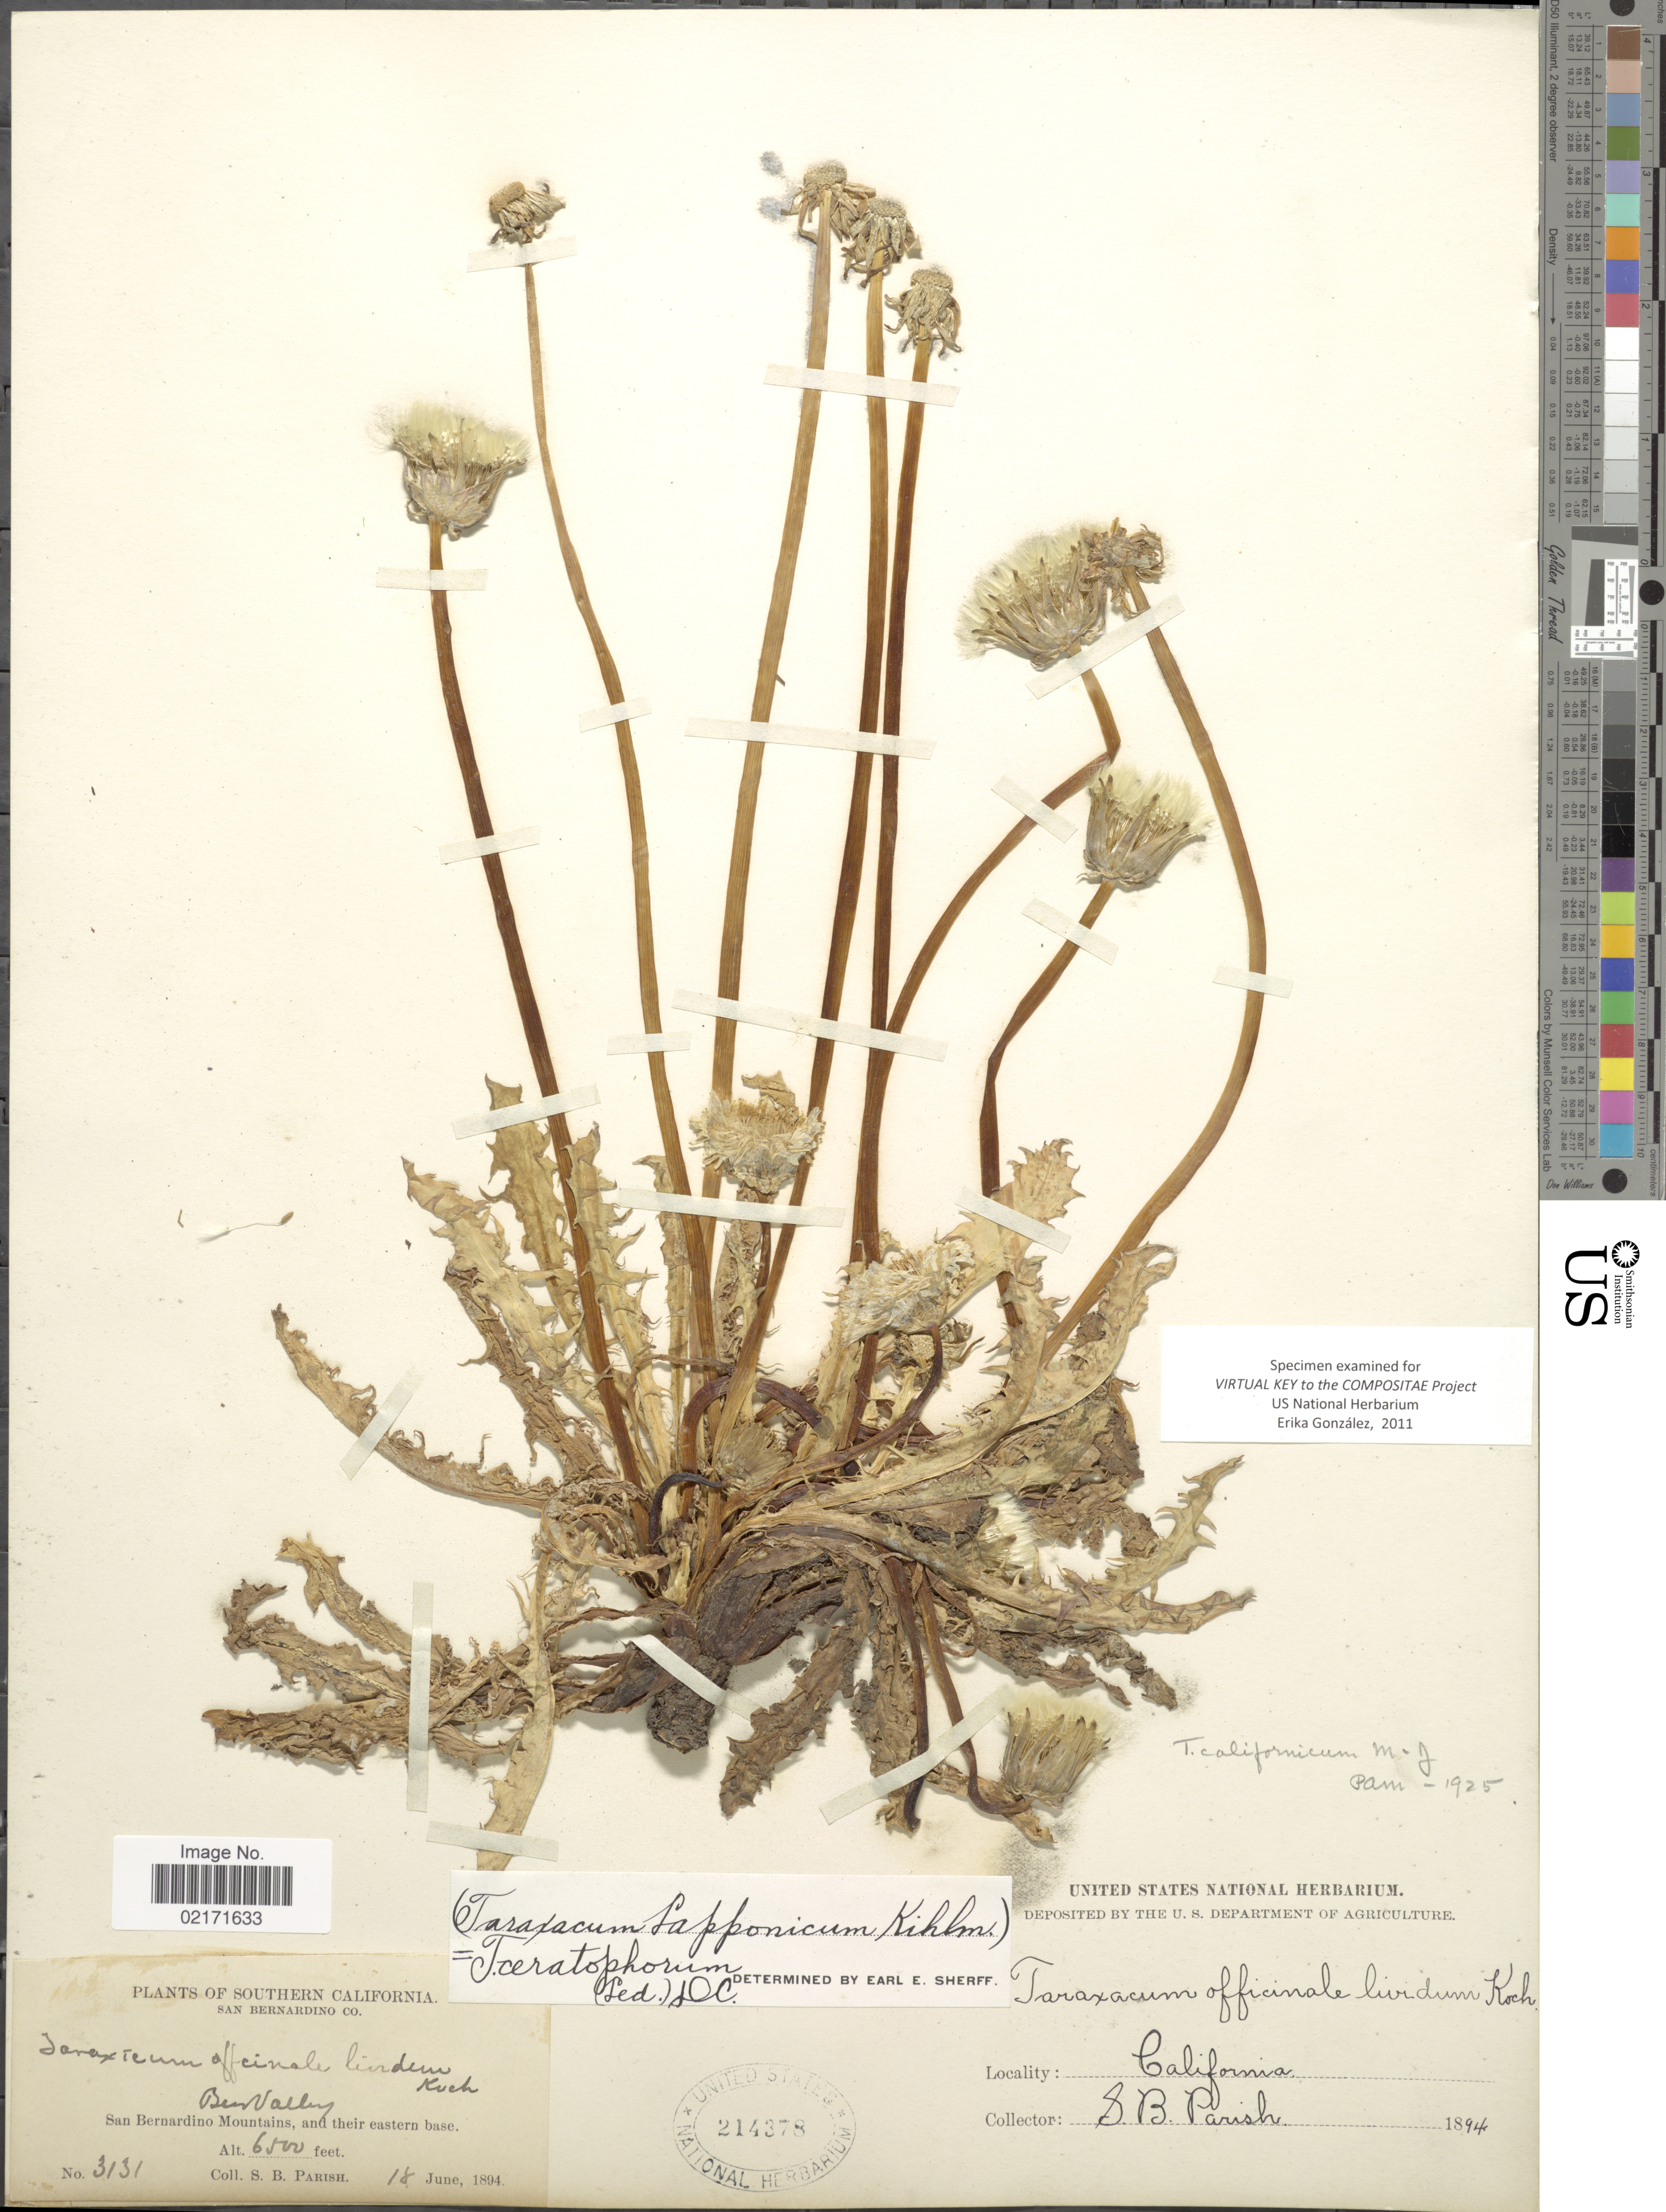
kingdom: Plantae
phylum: Tracheophyta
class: Magnoliopsida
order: Asterales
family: Asteraceae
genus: Taraxacum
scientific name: Taraxacum californicum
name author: Munz & I.M. Johnst.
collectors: S. B. Parish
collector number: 3131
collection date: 1894-06-18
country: United States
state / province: California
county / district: San Bernardino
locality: Southern California. San Bernardino Co. Beer Valley. San Bernardino Mountains, and their eastern base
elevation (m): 1981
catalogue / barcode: US 214378